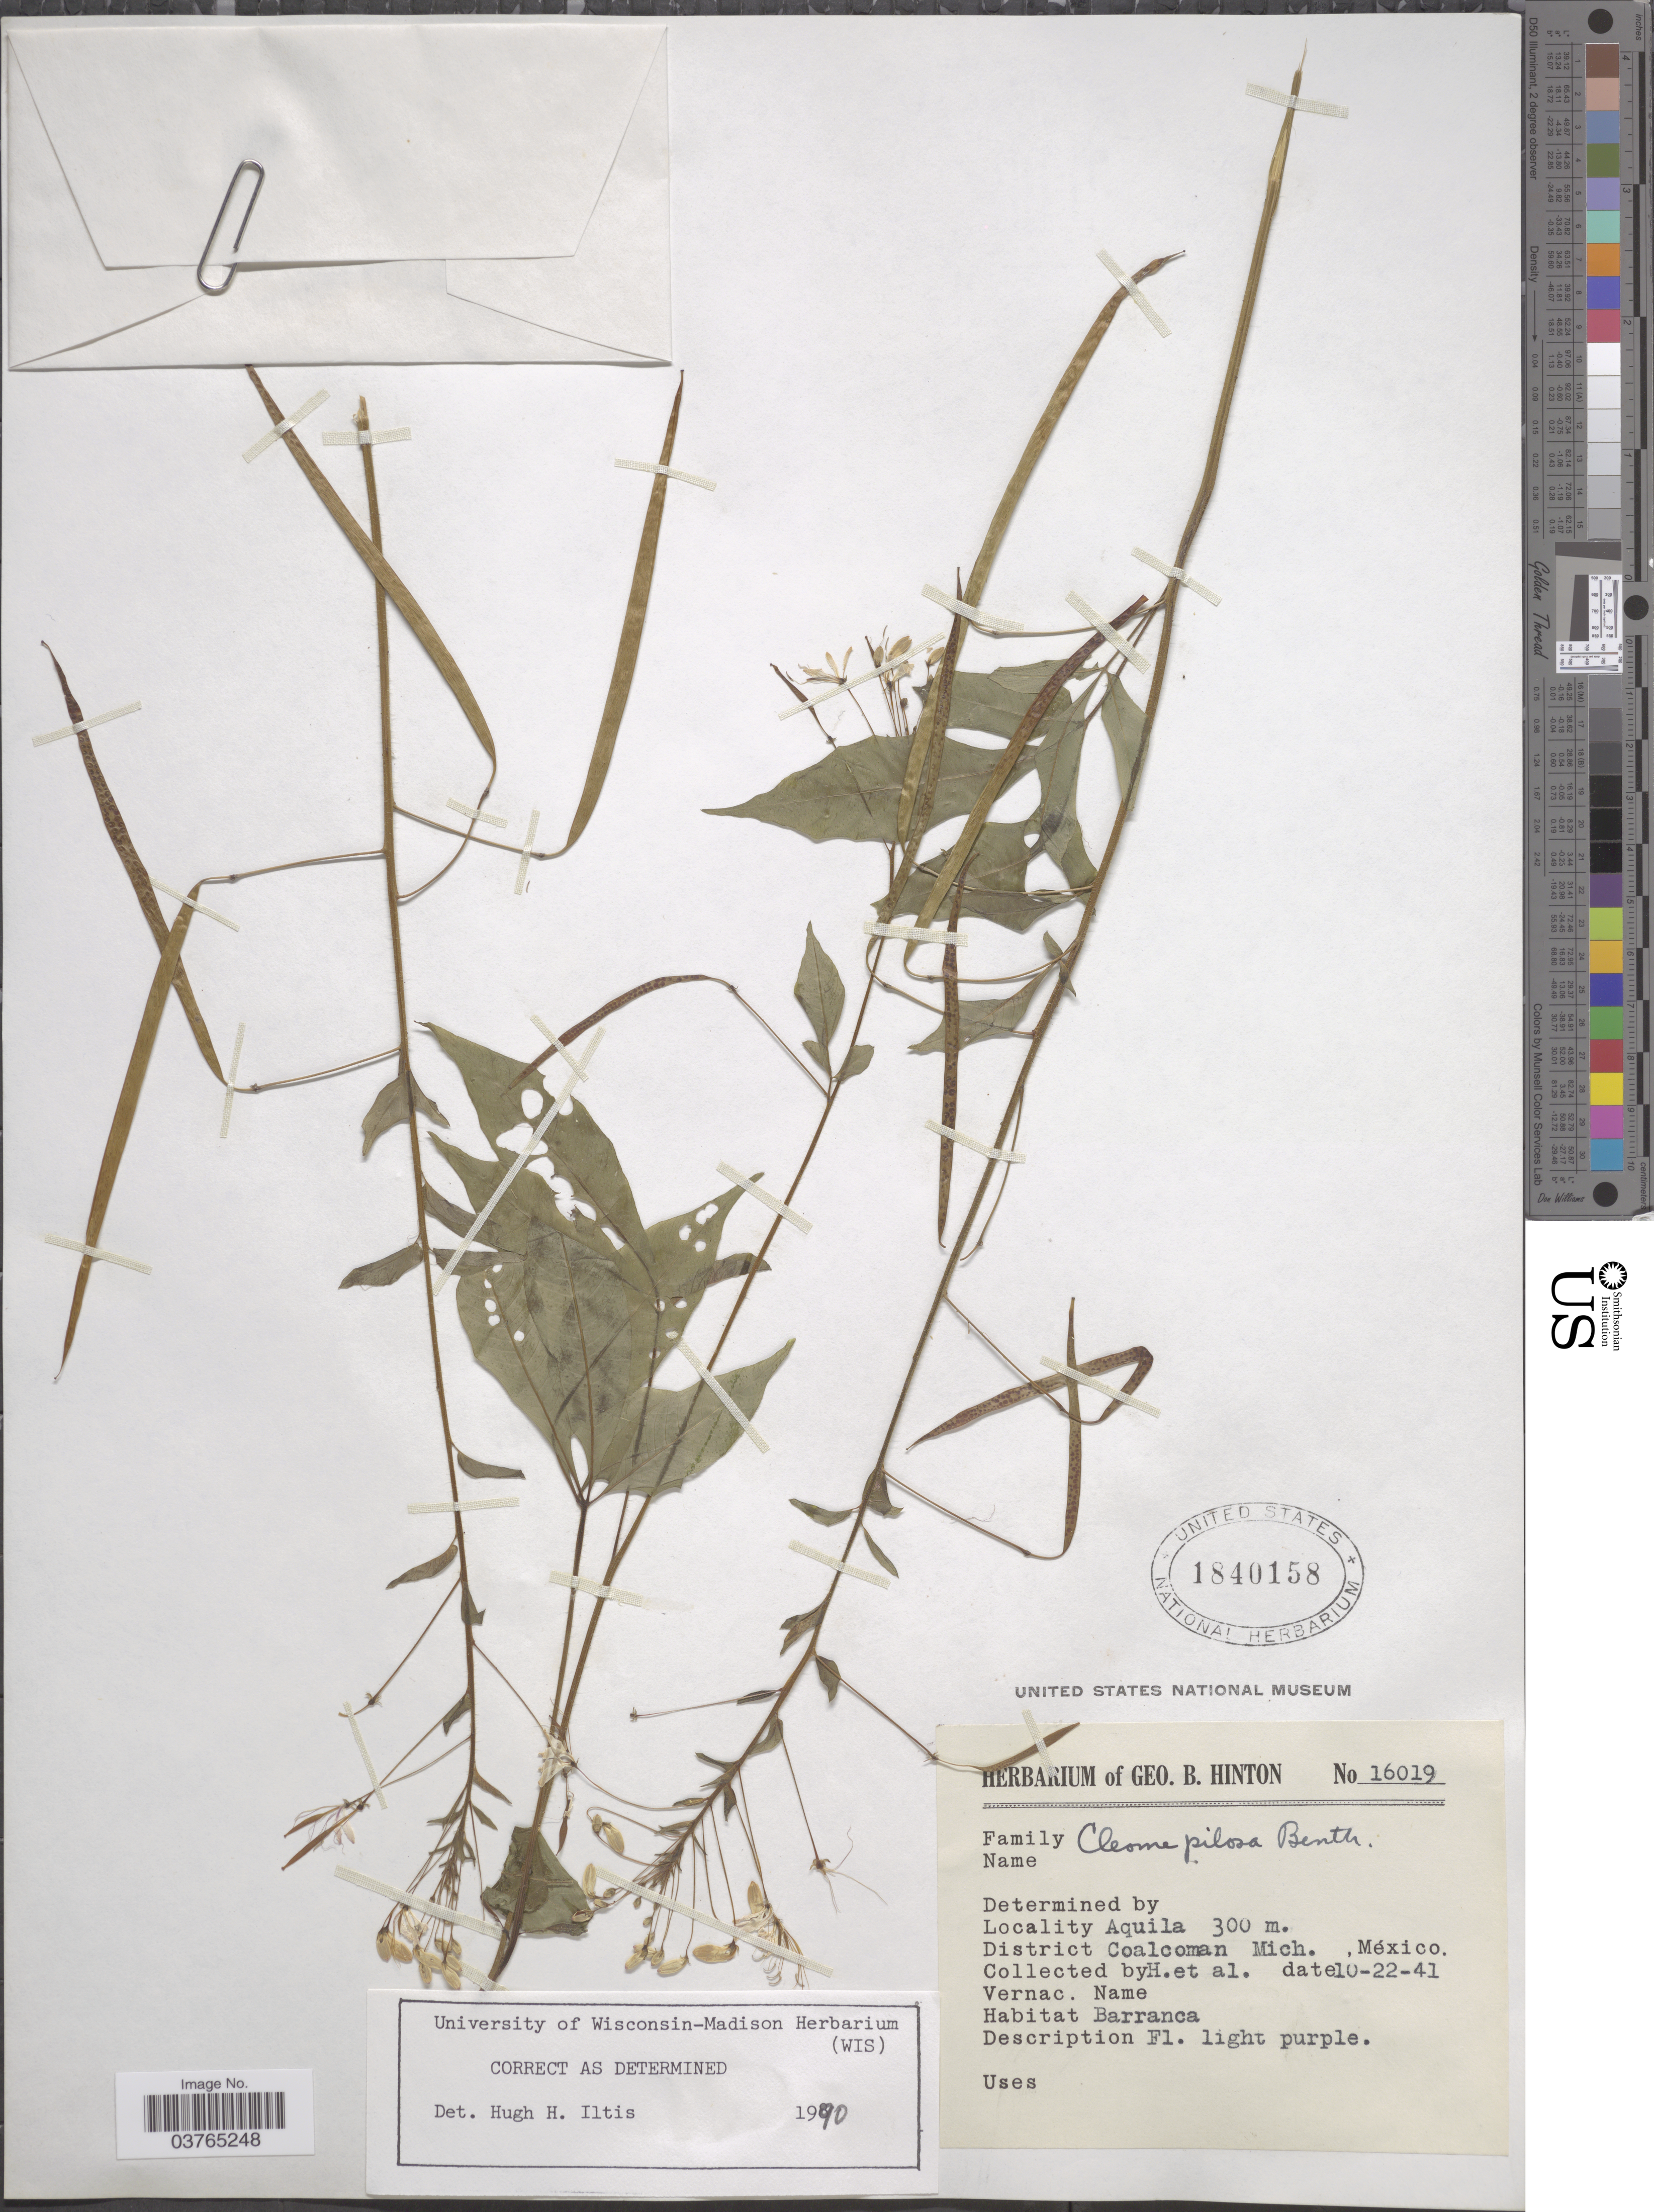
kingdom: Plantae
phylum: Tracheophyta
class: Magnoliopsida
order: Brassicales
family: Cleomaceae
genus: Cochranella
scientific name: Cochranella pilosa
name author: (Benth.) E.M. McGinty & Roalson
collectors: G. B. Hinton & et al.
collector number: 16019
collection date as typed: Transcribed d/m/y: 22/10/41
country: Mexico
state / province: Michoacán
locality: Aquila. District Coalcoman Mich.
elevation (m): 300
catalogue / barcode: US 1840158